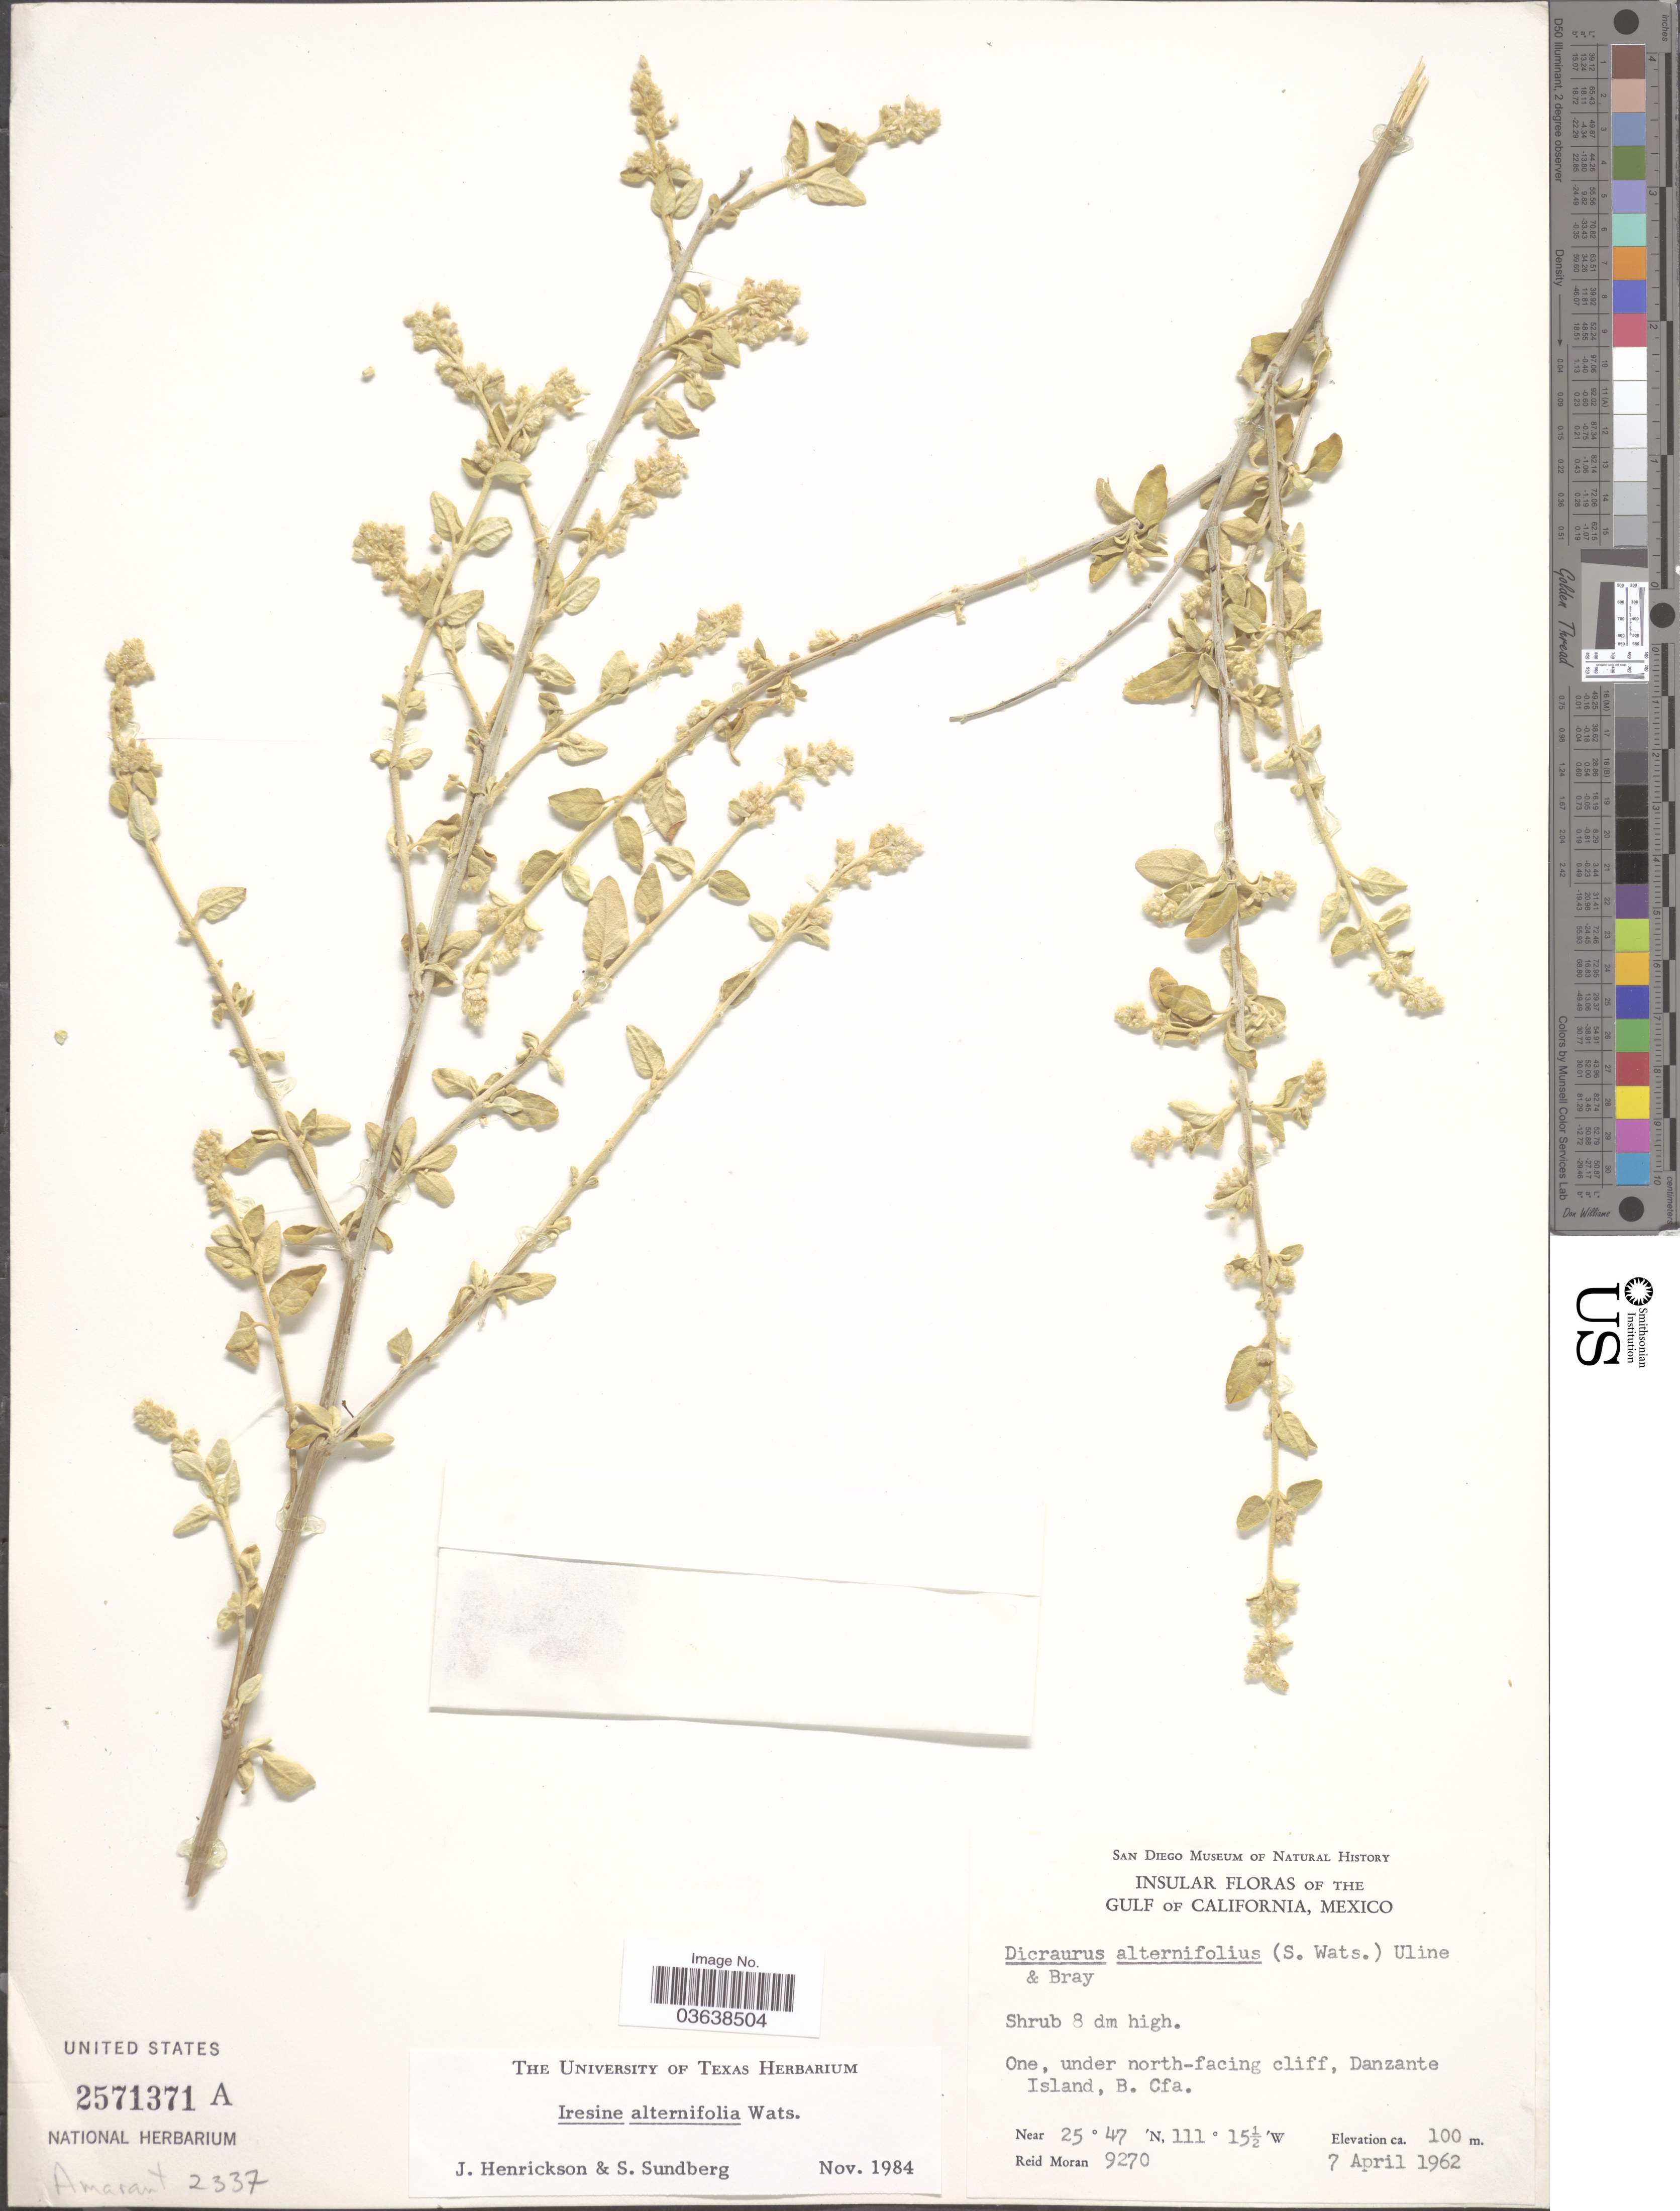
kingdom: Plantae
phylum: Tracheophyta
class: Magnoliopsida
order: Caryophyllales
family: Amaranthaceae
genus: Iresine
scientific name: Iresine alternifolia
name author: S. Watson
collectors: R. Moran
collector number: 9270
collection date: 1962-04-07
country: Mexico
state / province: Baja California Sur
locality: Insular. Gulf of California. Danzante Island, B. Cfa.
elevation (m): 100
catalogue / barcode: US 2571371A